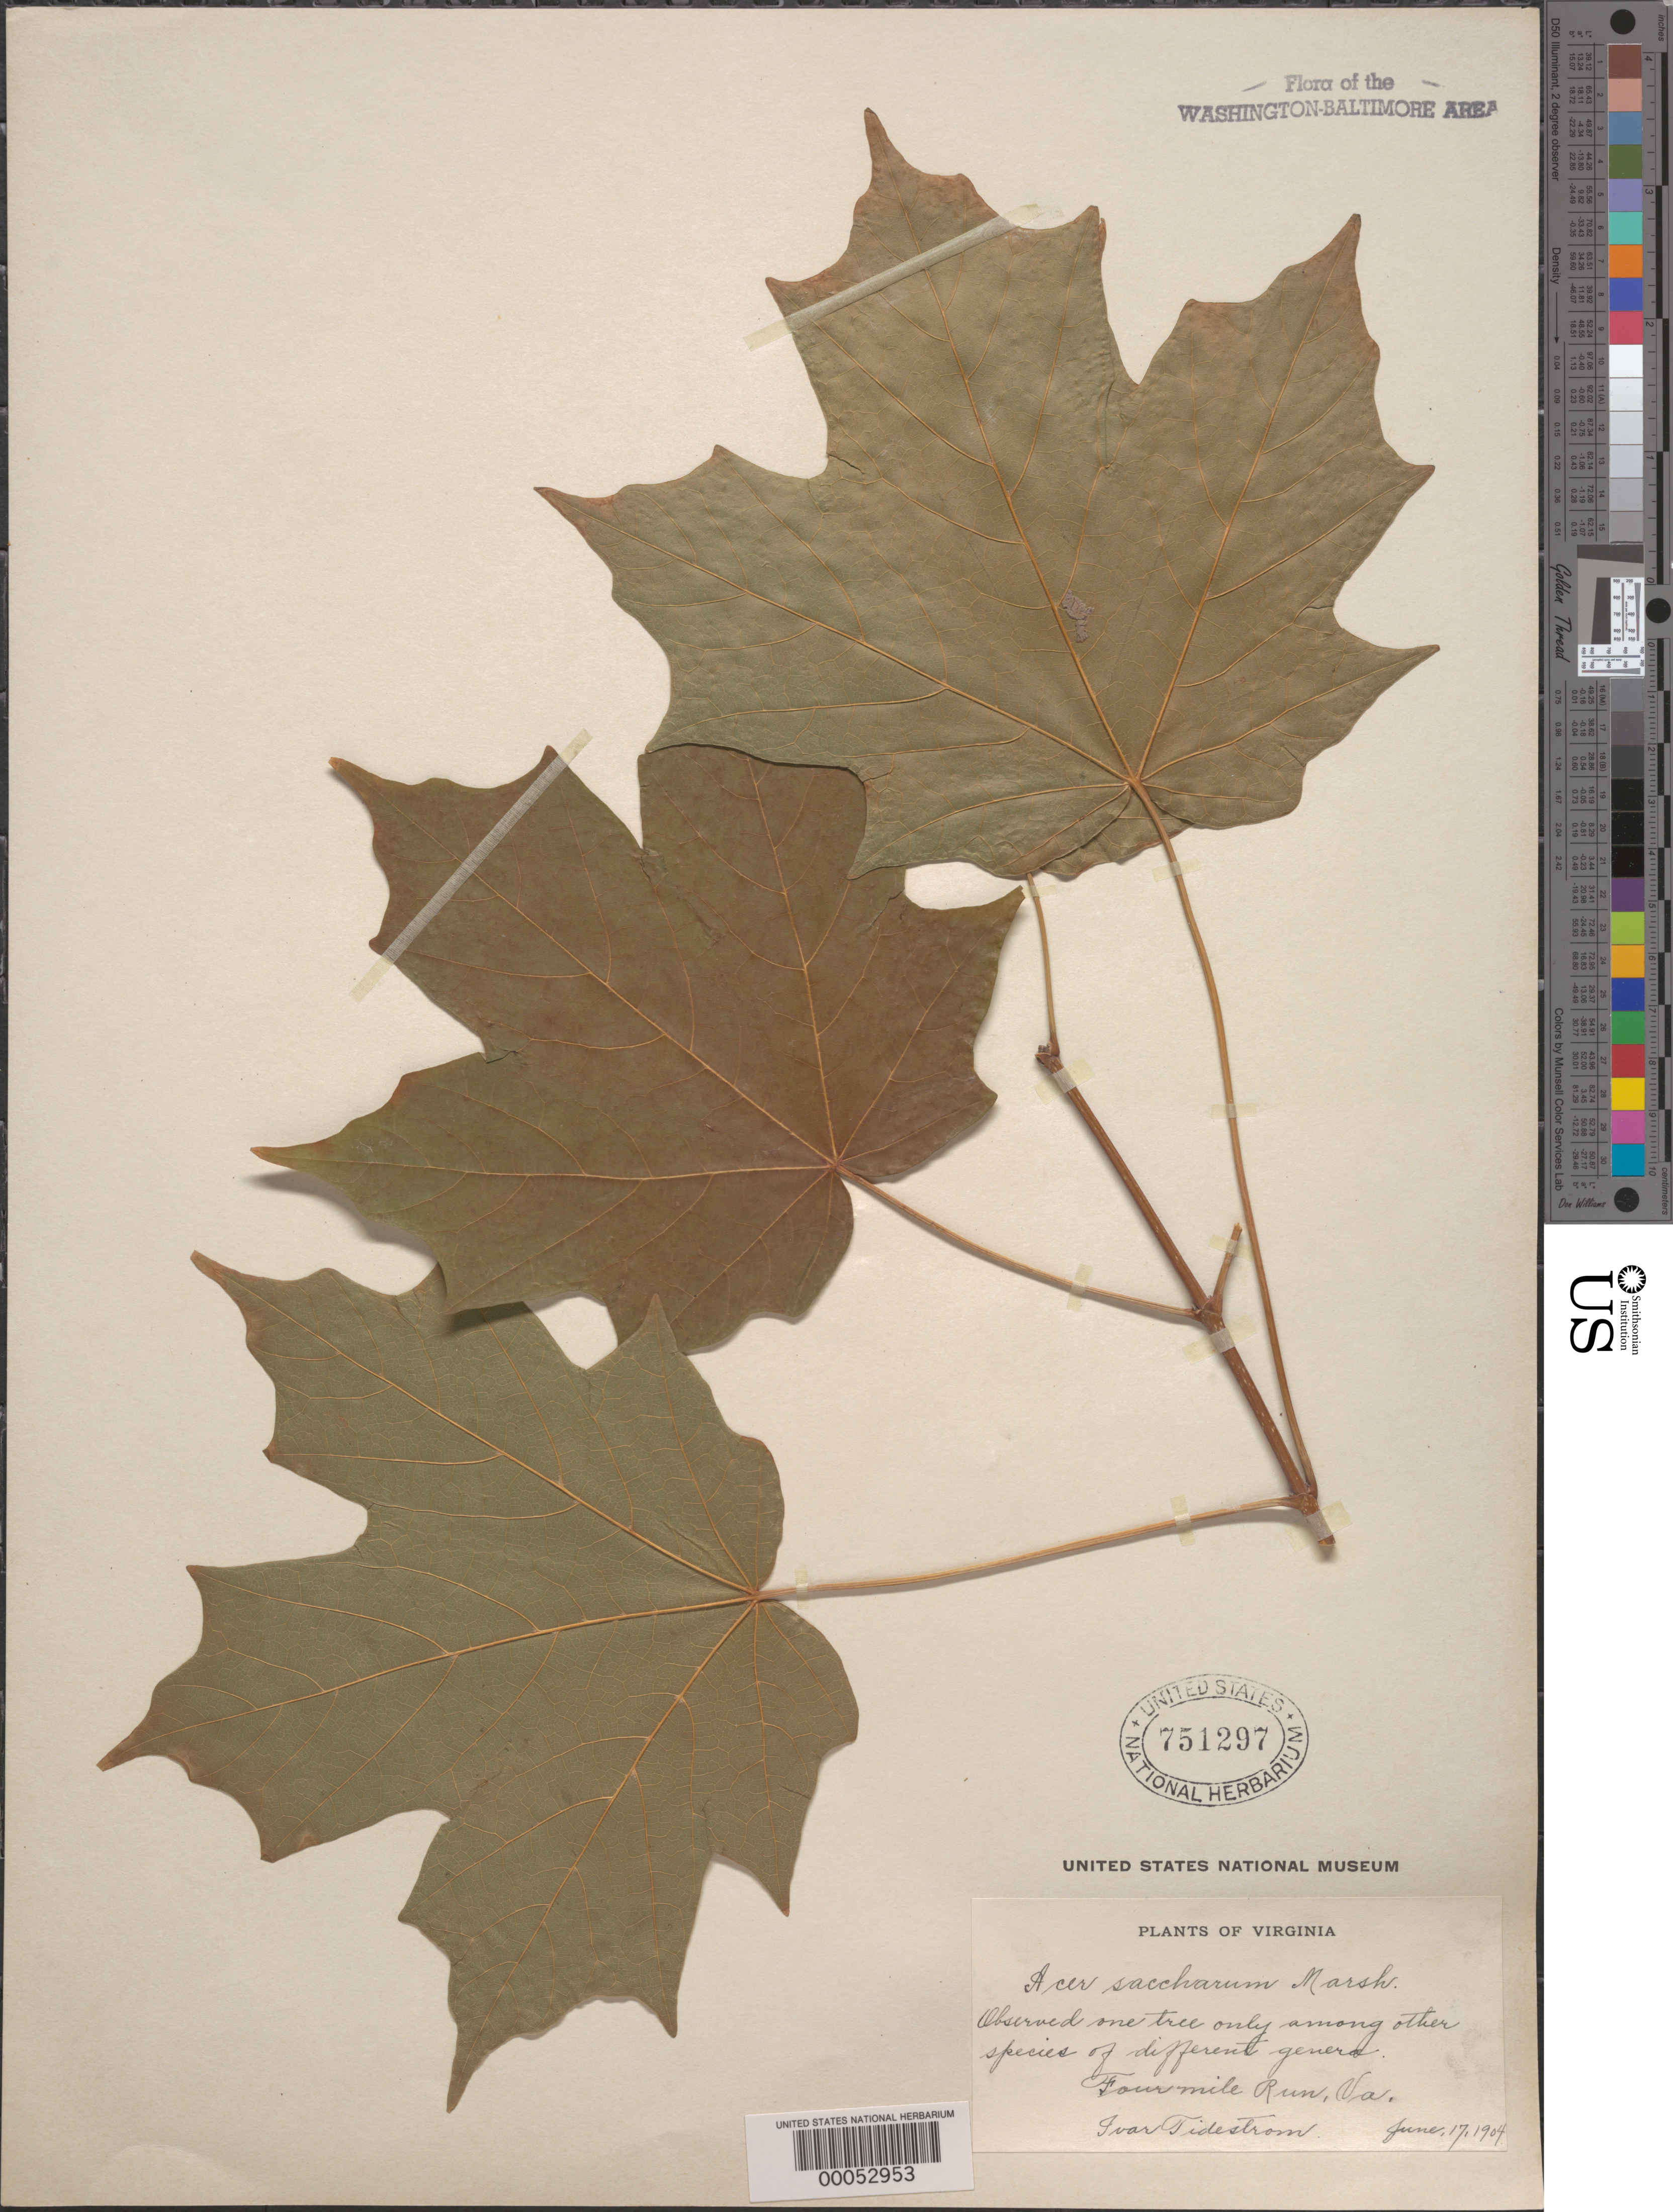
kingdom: Plantae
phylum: Tracheophyta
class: Magnoliopsida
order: Sapindales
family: Sapindaceae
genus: Acer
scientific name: Acer saccharum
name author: Marshall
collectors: I. F. Tidestrom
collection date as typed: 17 Jun 1904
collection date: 1904-06-17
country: United States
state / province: Virginia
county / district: Arlington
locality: Four Mile Run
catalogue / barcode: US 751297